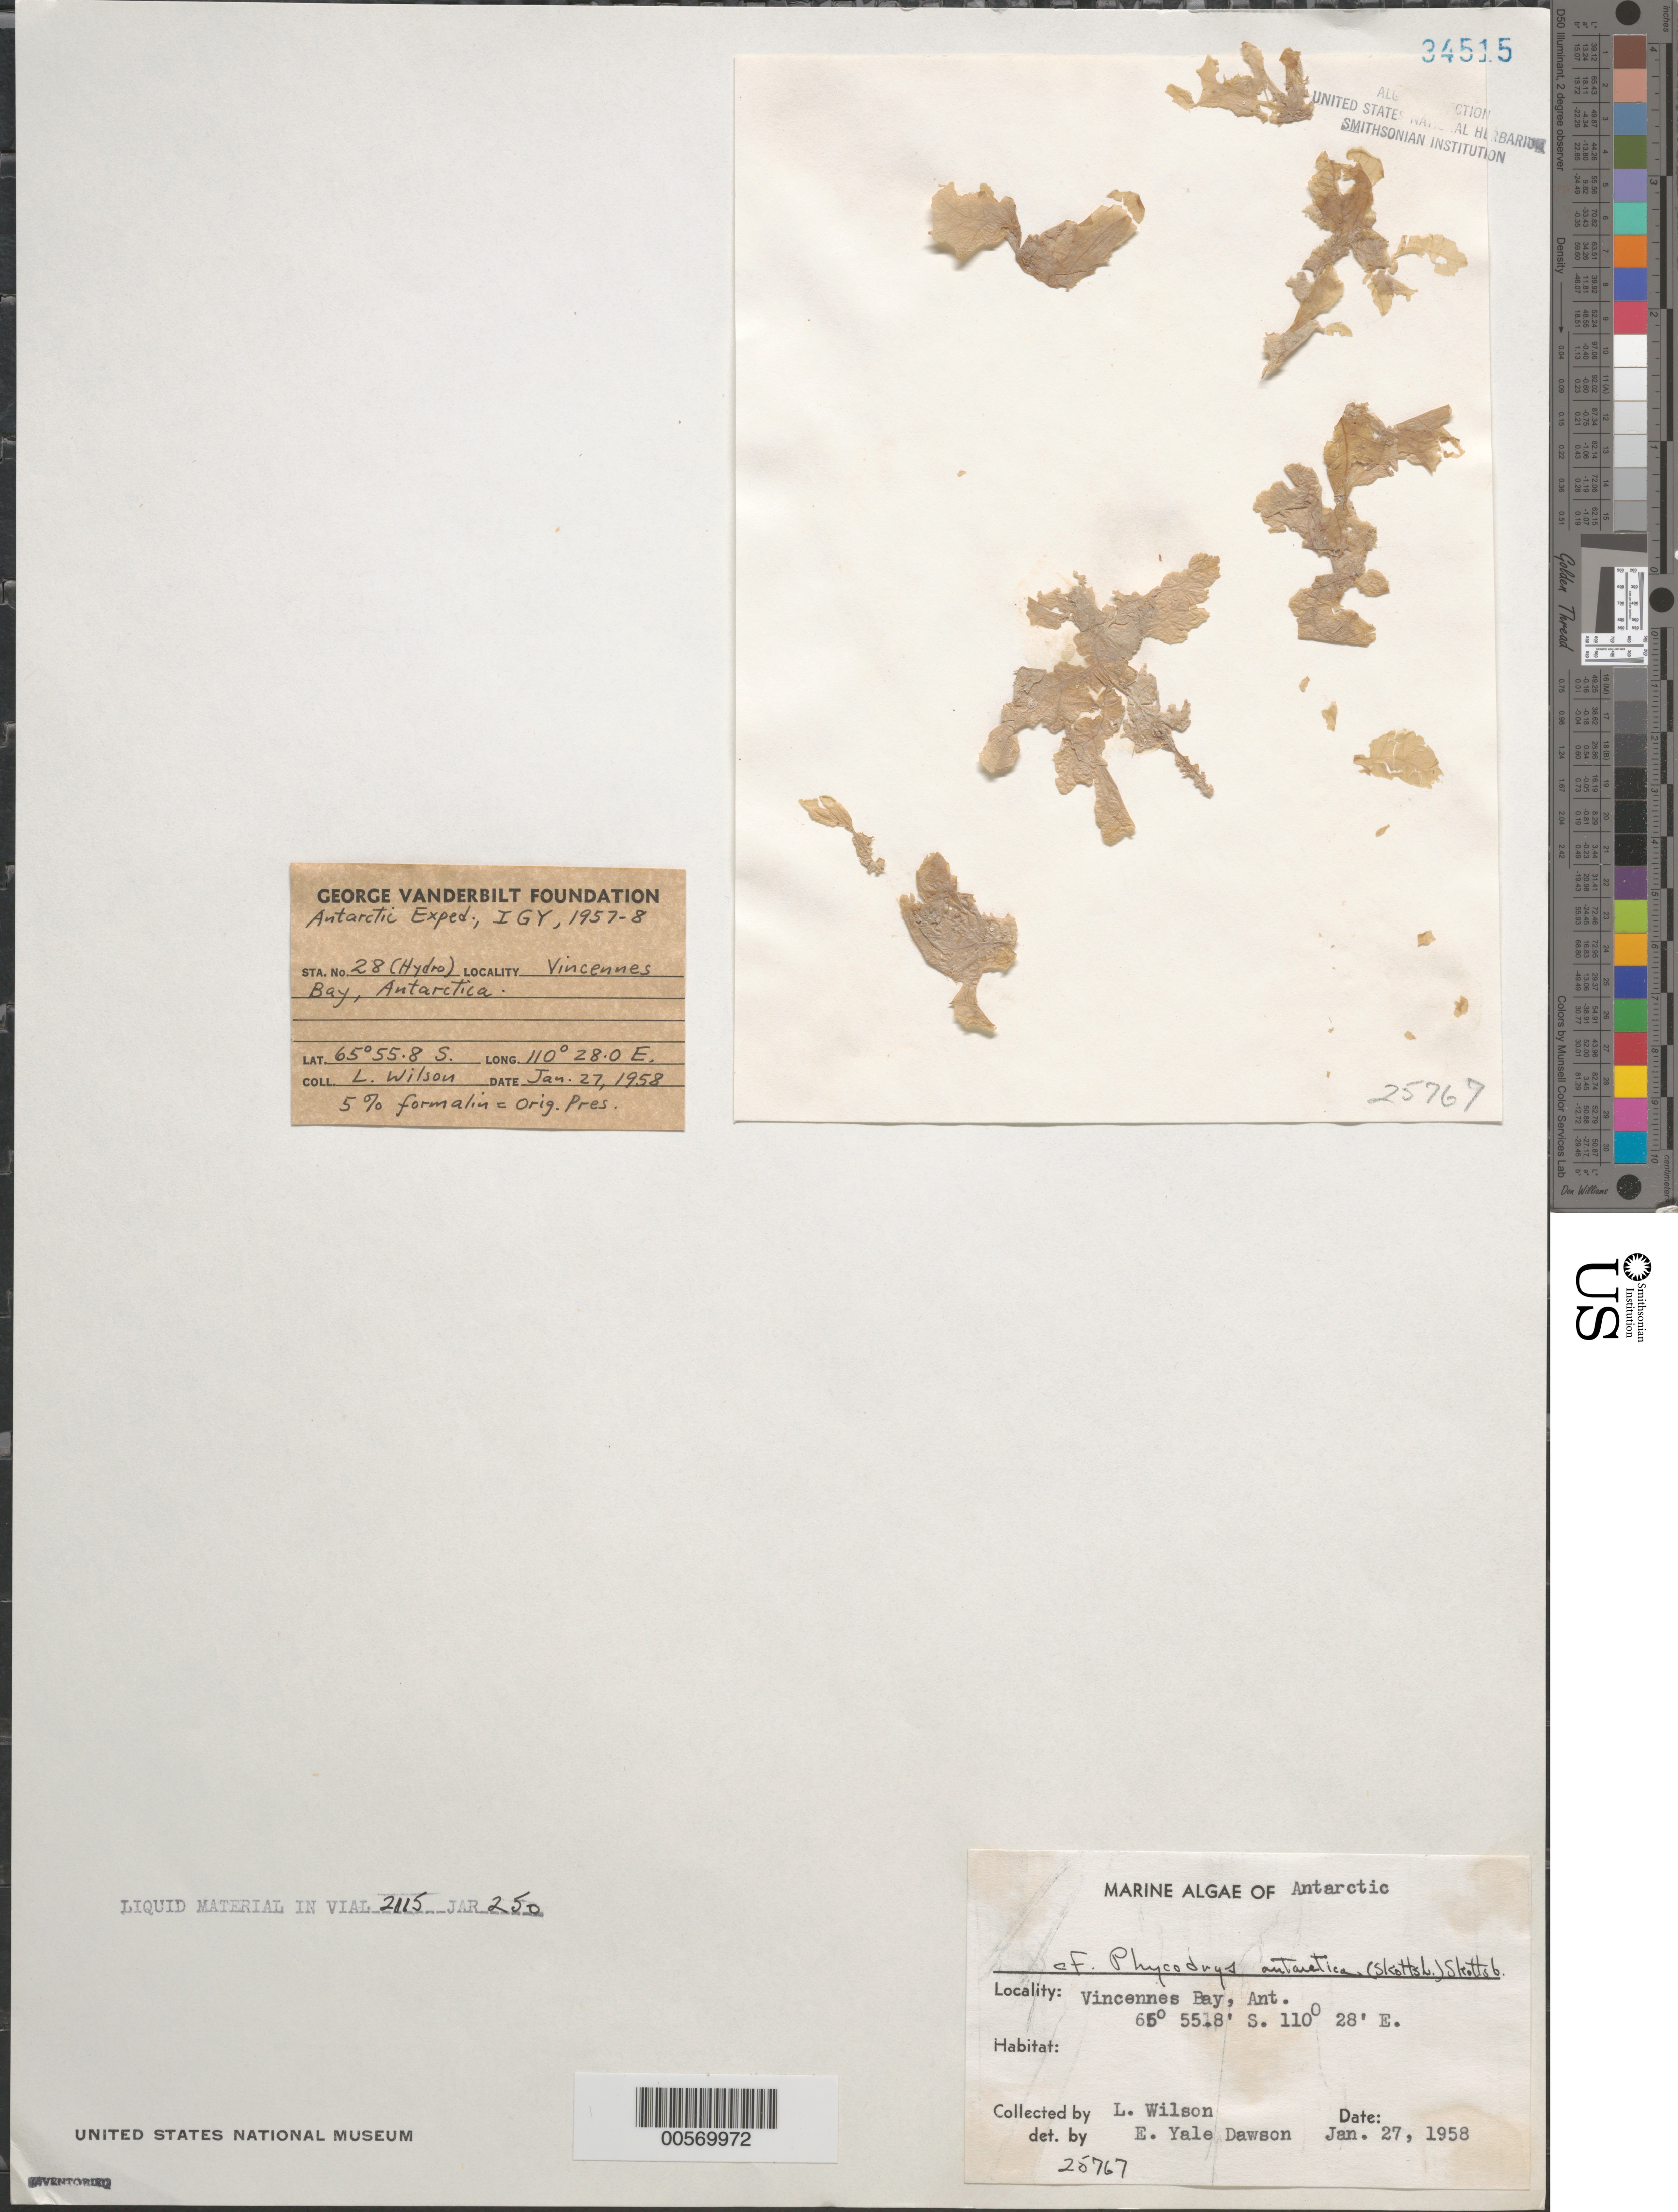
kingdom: Plantae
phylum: Rhodophyta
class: Florideophyceae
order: Ceramiales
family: Delesseriaceae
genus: Phycodrys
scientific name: Phycodrys antarctica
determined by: Dawson, E. Y.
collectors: L. Wilson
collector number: EYD 25767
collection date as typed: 27 Jan 1958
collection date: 1958-01-27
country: Antarctica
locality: Vincennes Bay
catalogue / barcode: US 34515